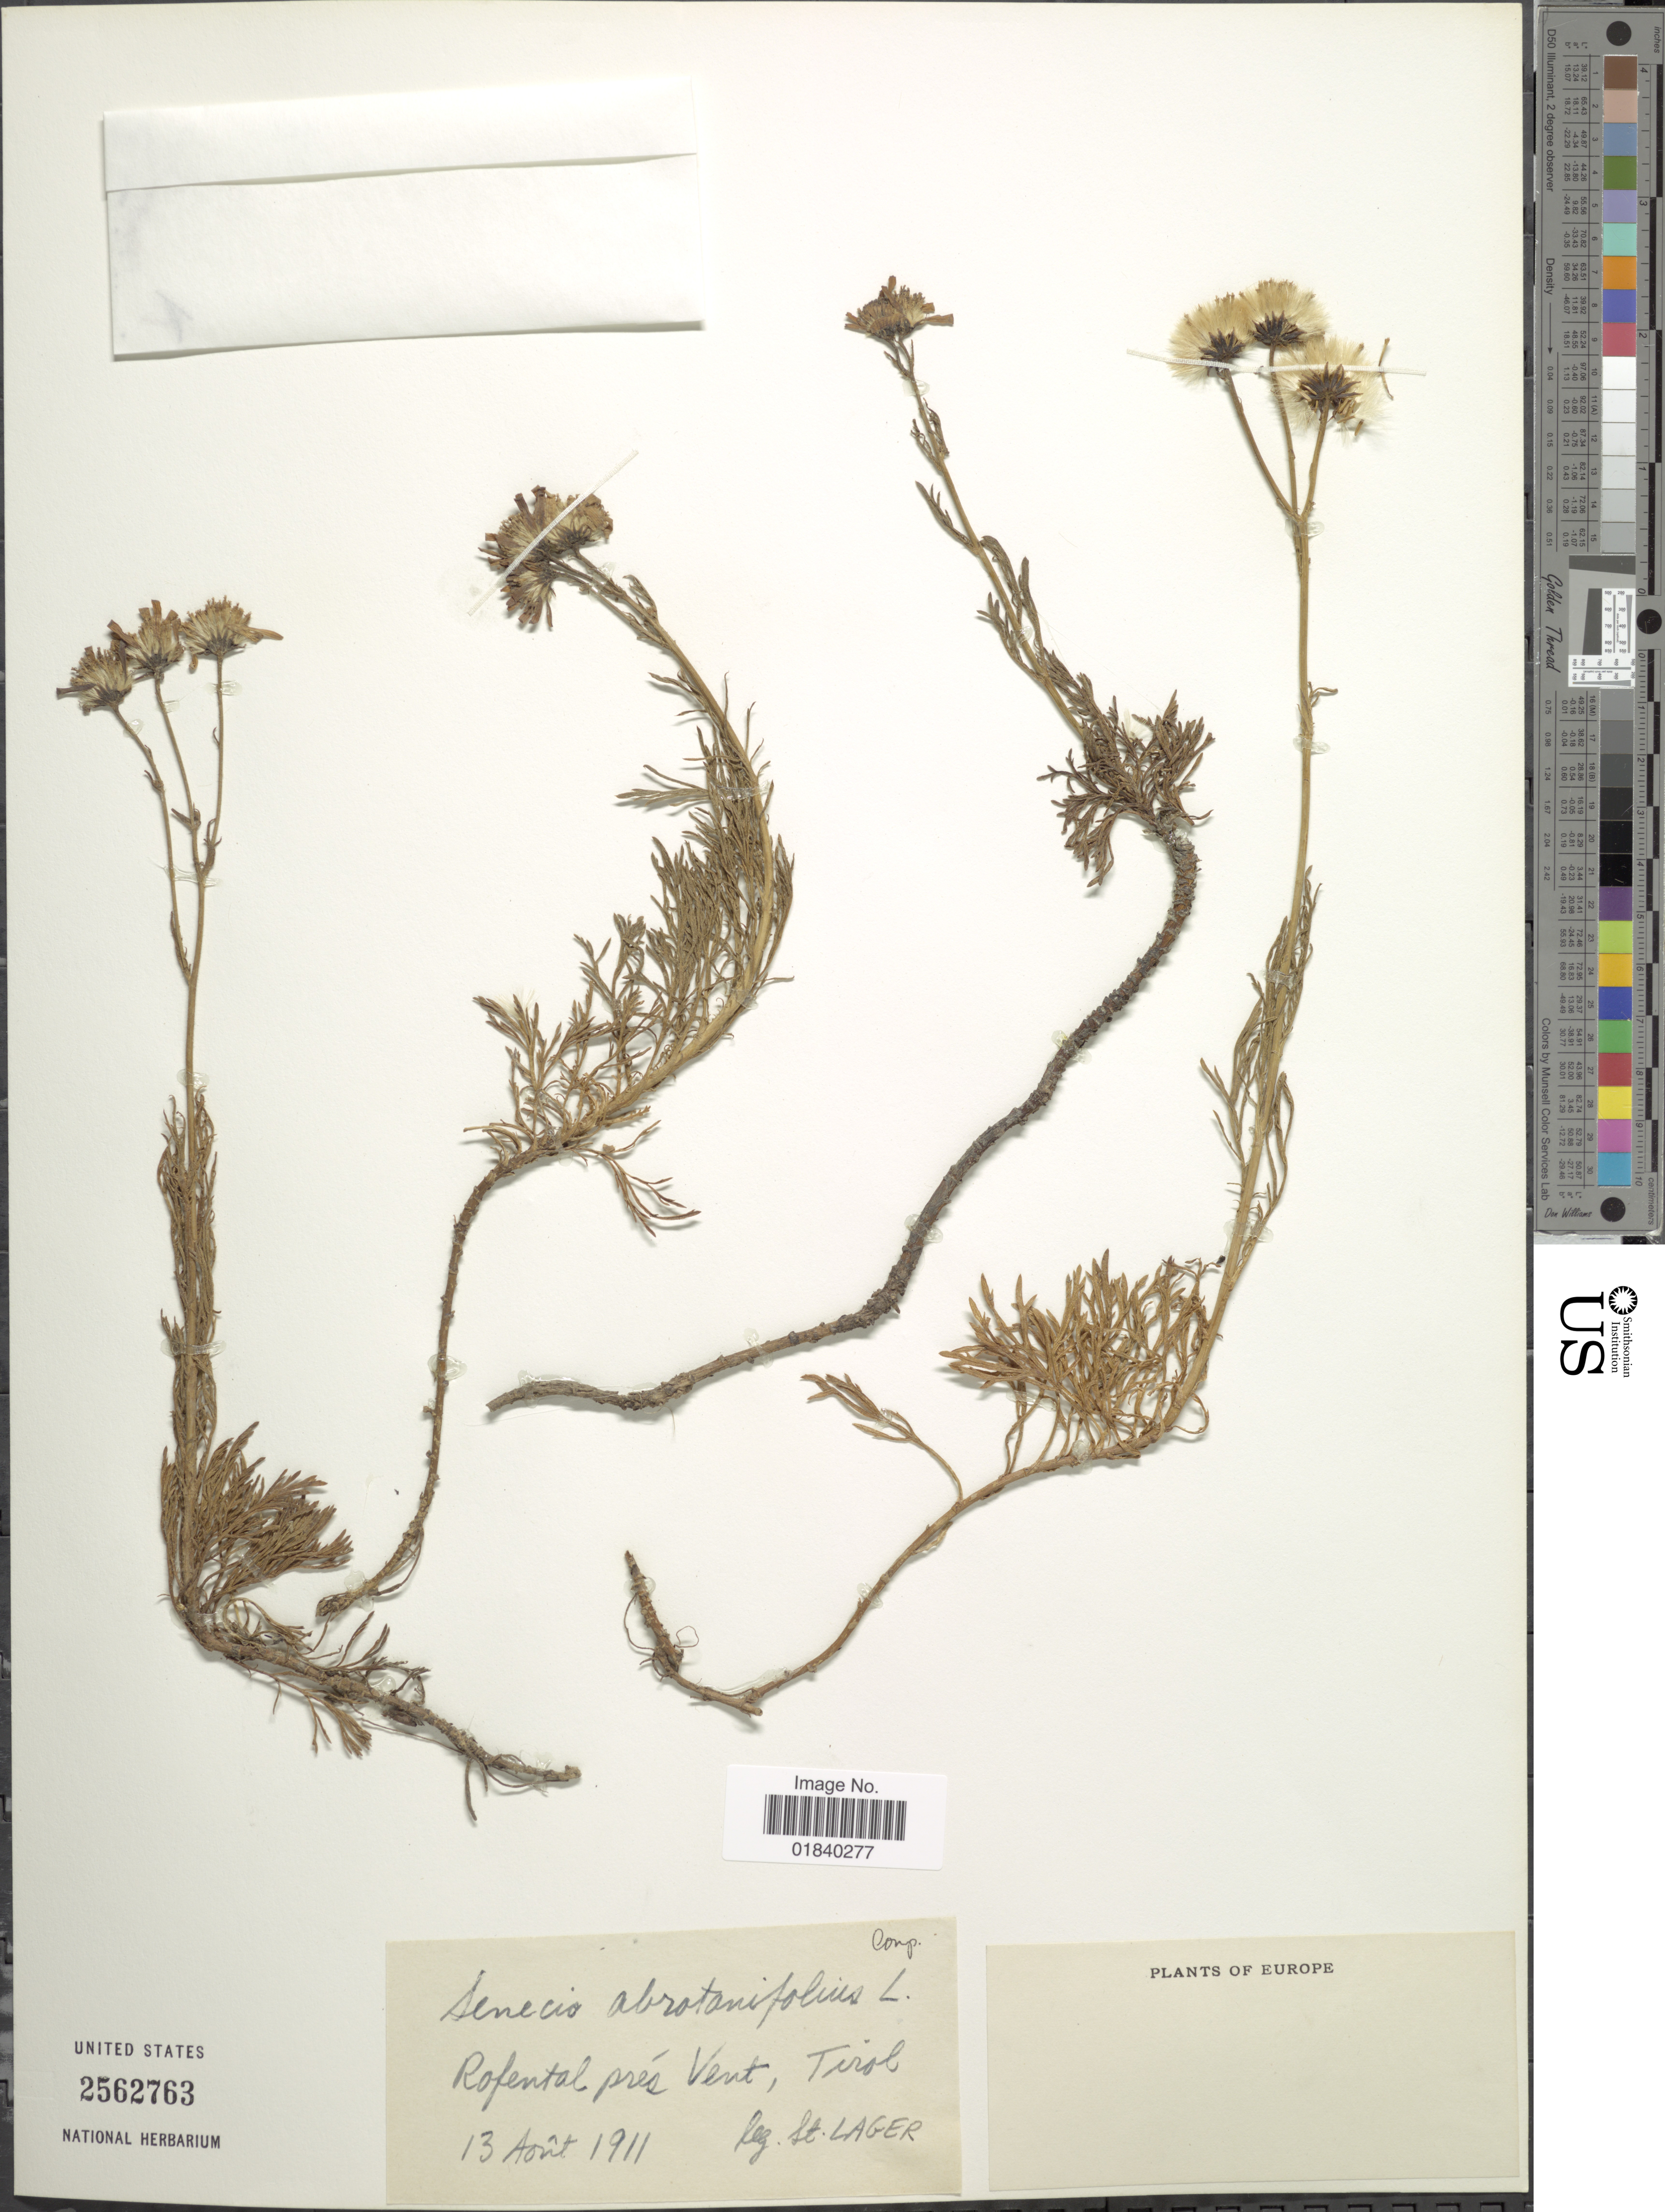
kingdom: Plantae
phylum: Tracheophyta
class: Magnoliopsida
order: Asterales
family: Asteraceae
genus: Jacobaea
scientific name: Jacobaea abrotanifolia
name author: (L.) Moench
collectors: -. St. Lager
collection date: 1911-08-13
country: Austria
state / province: Tirol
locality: Rofental pres Vent, Tirol.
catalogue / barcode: US 2562763